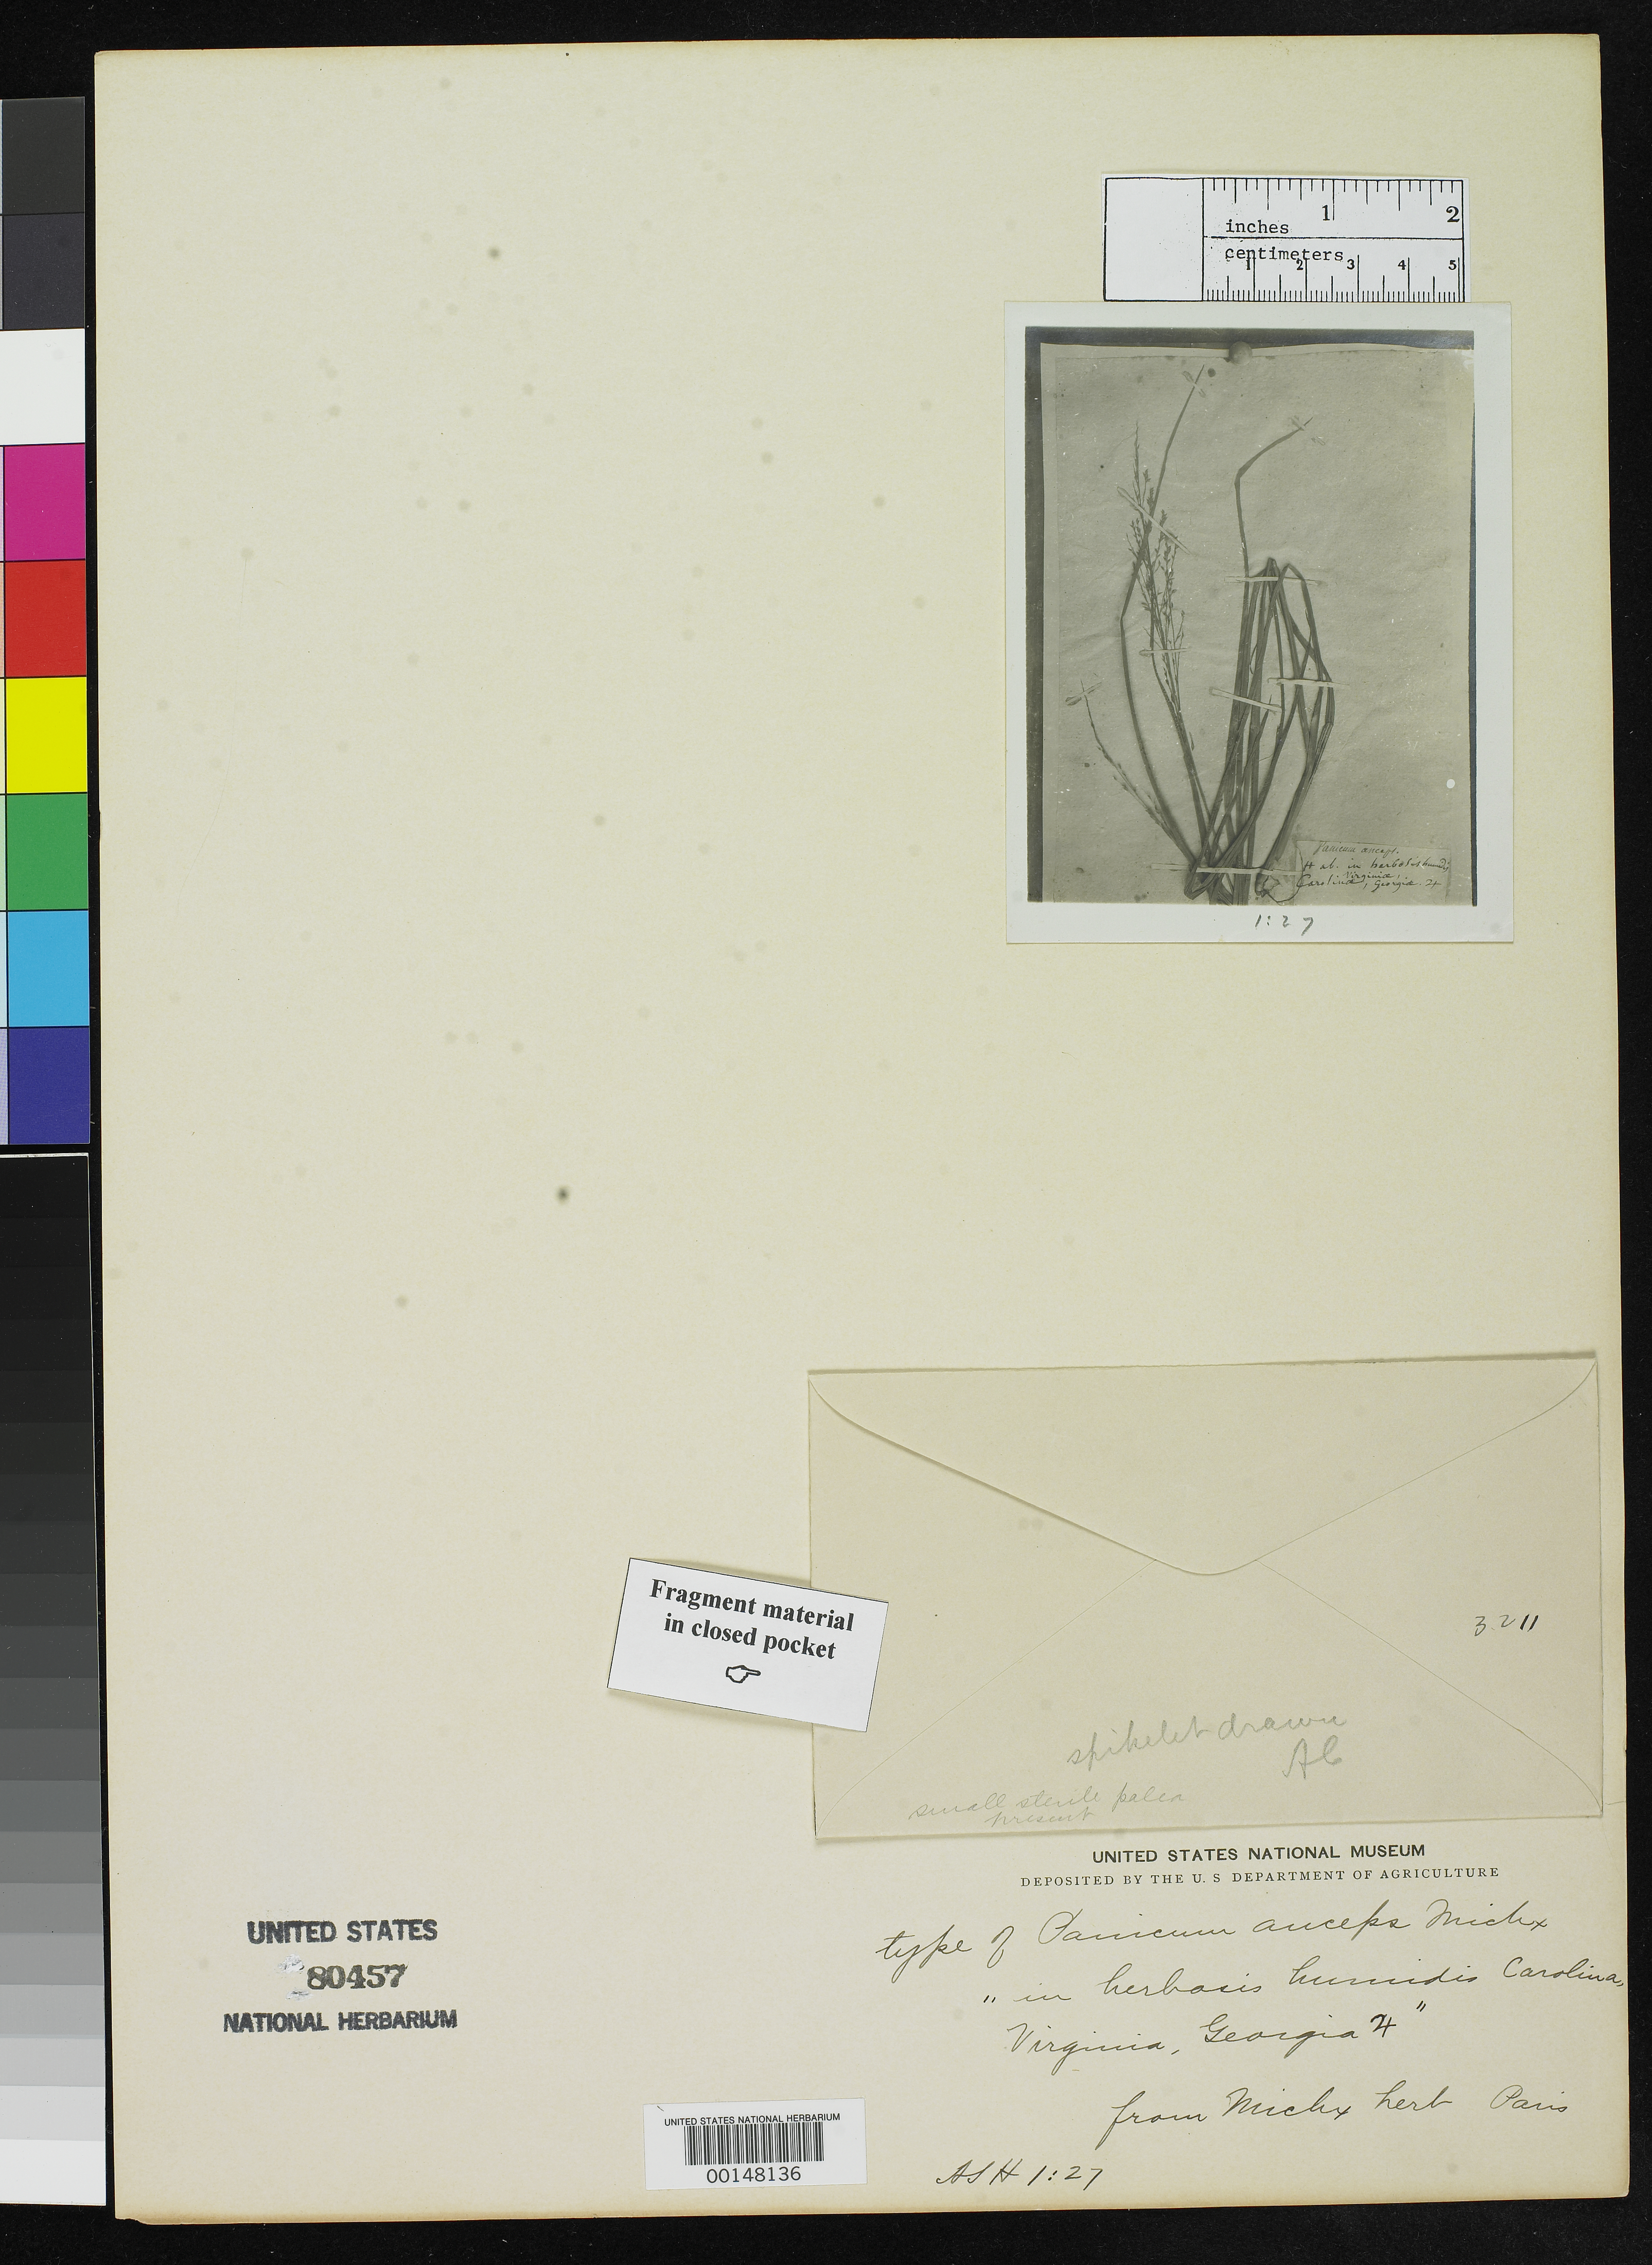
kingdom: Plantae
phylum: Tracheophyta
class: Liliopsida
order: Poales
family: Poaceae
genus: Panicum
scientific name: Panicum anceps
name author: Michx.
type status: Type Fragment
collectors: A. Michaux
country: United States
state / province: Georgia / Virginia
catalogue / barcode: US 80457